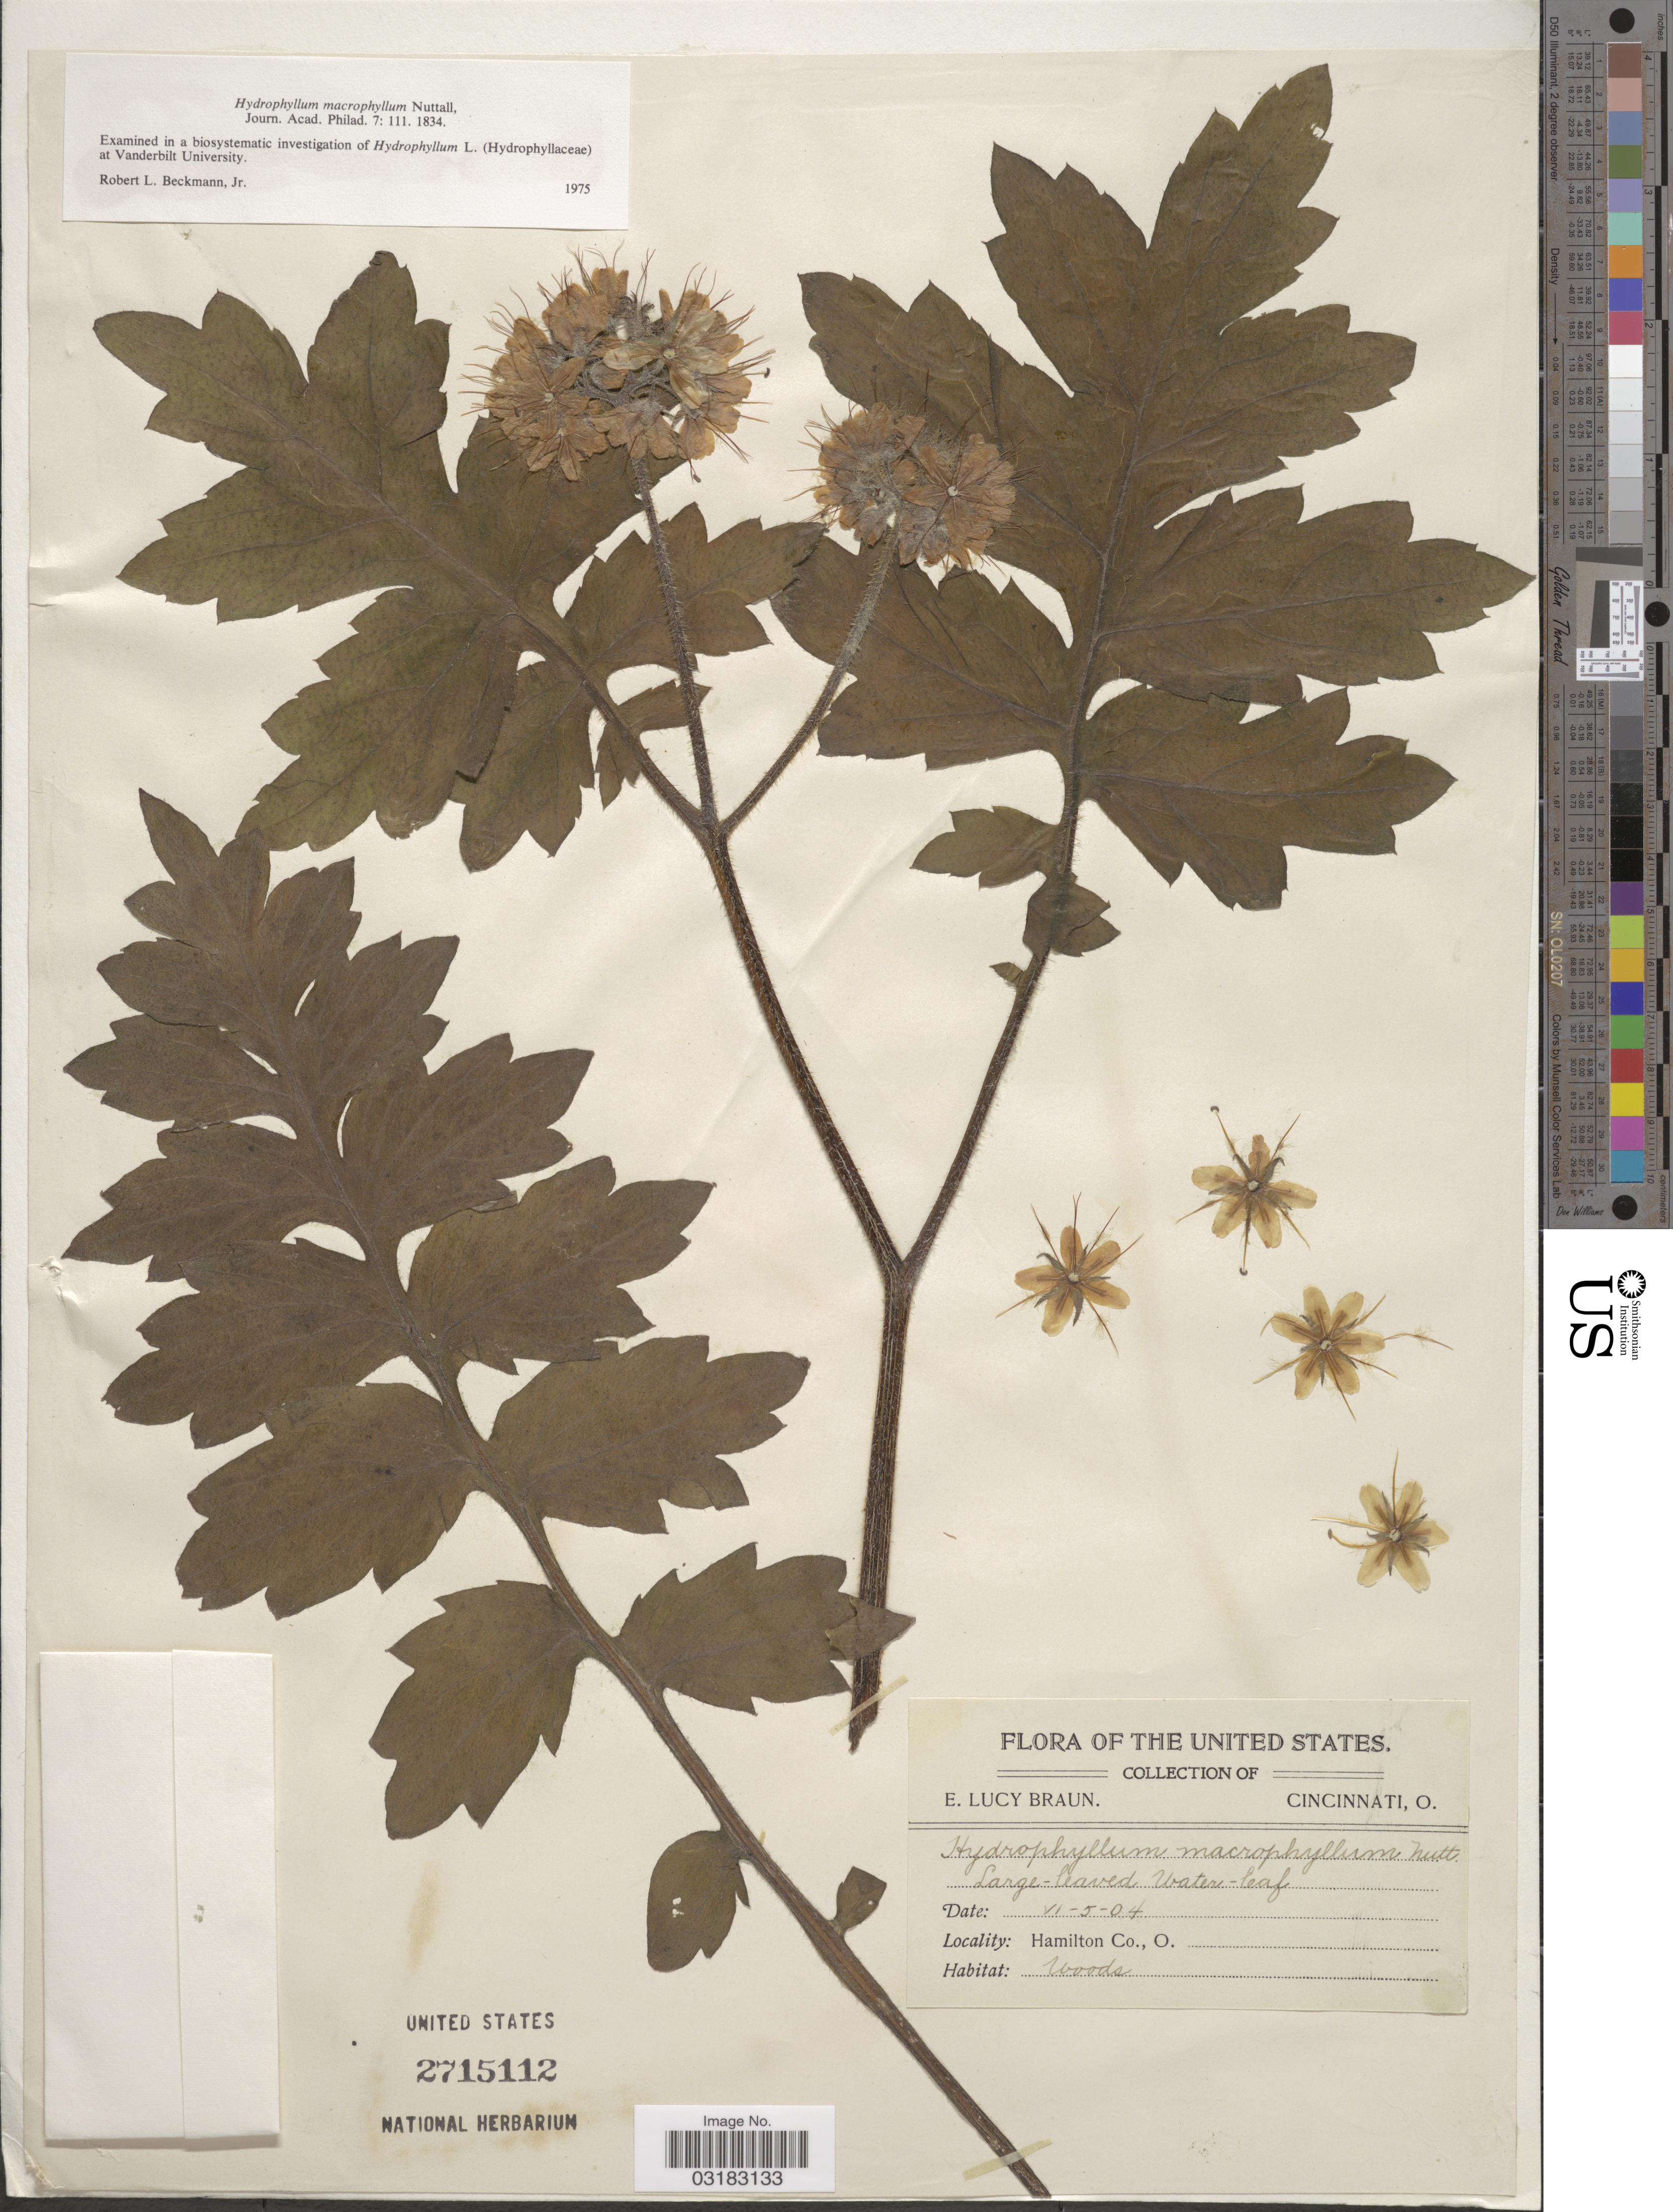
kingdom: Plantae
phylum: Tracheophyta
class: Magnoliopsida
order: Boraginales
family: Hydrophyllaceae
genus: Hydrophyllum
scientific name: Hydrophyllum macrophyllum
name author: Nutt.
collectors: E. L. Braun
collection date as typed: Transcribed d/m/y: 5/6/4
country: United States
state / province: Ohio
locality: Hamilton Co.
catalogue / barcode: US 2715112